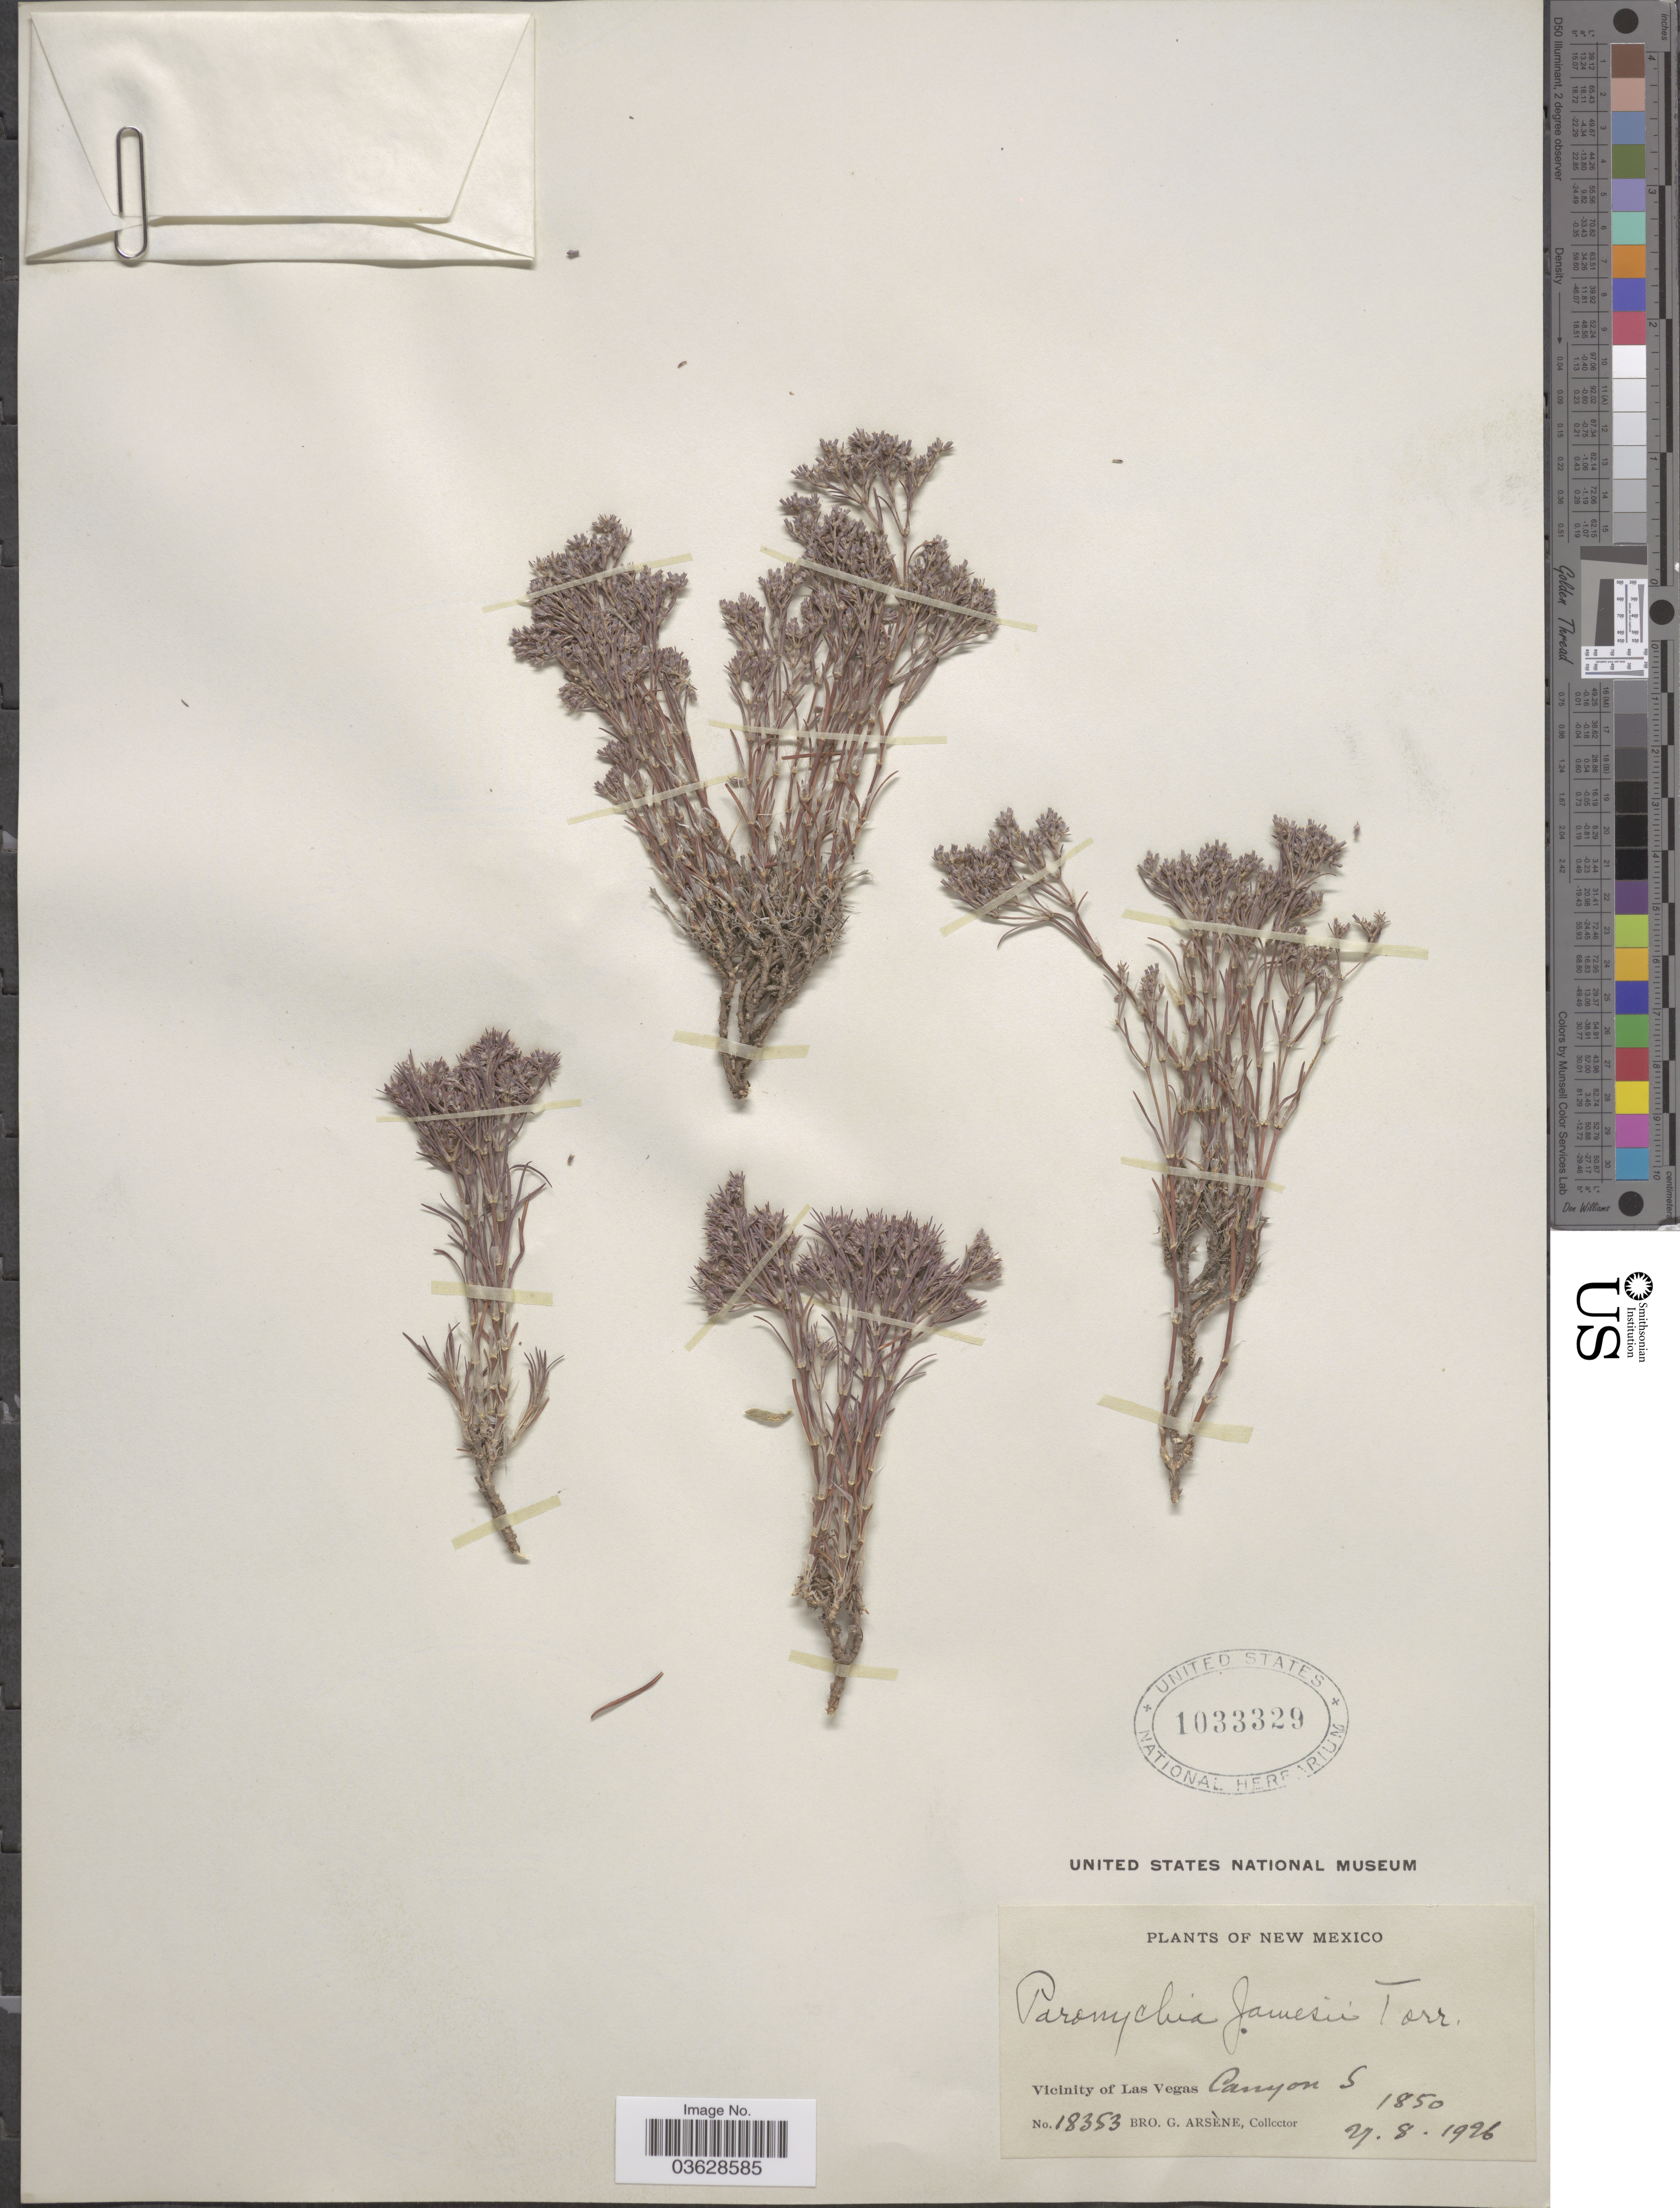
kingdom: Plantae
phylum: Tracheophyta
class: Magnoliopsida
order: Caryophyllales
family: Caryophyllaceae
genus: Paronychia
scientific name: Paronychia jamesii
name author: Torr. & A. Gray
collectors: Bro. G. Arsène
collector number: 18353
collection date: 1926-08-27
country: United States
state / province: New Mexico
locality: Vicinity of Las Vegas Canyon S.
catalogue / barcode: US 1033329